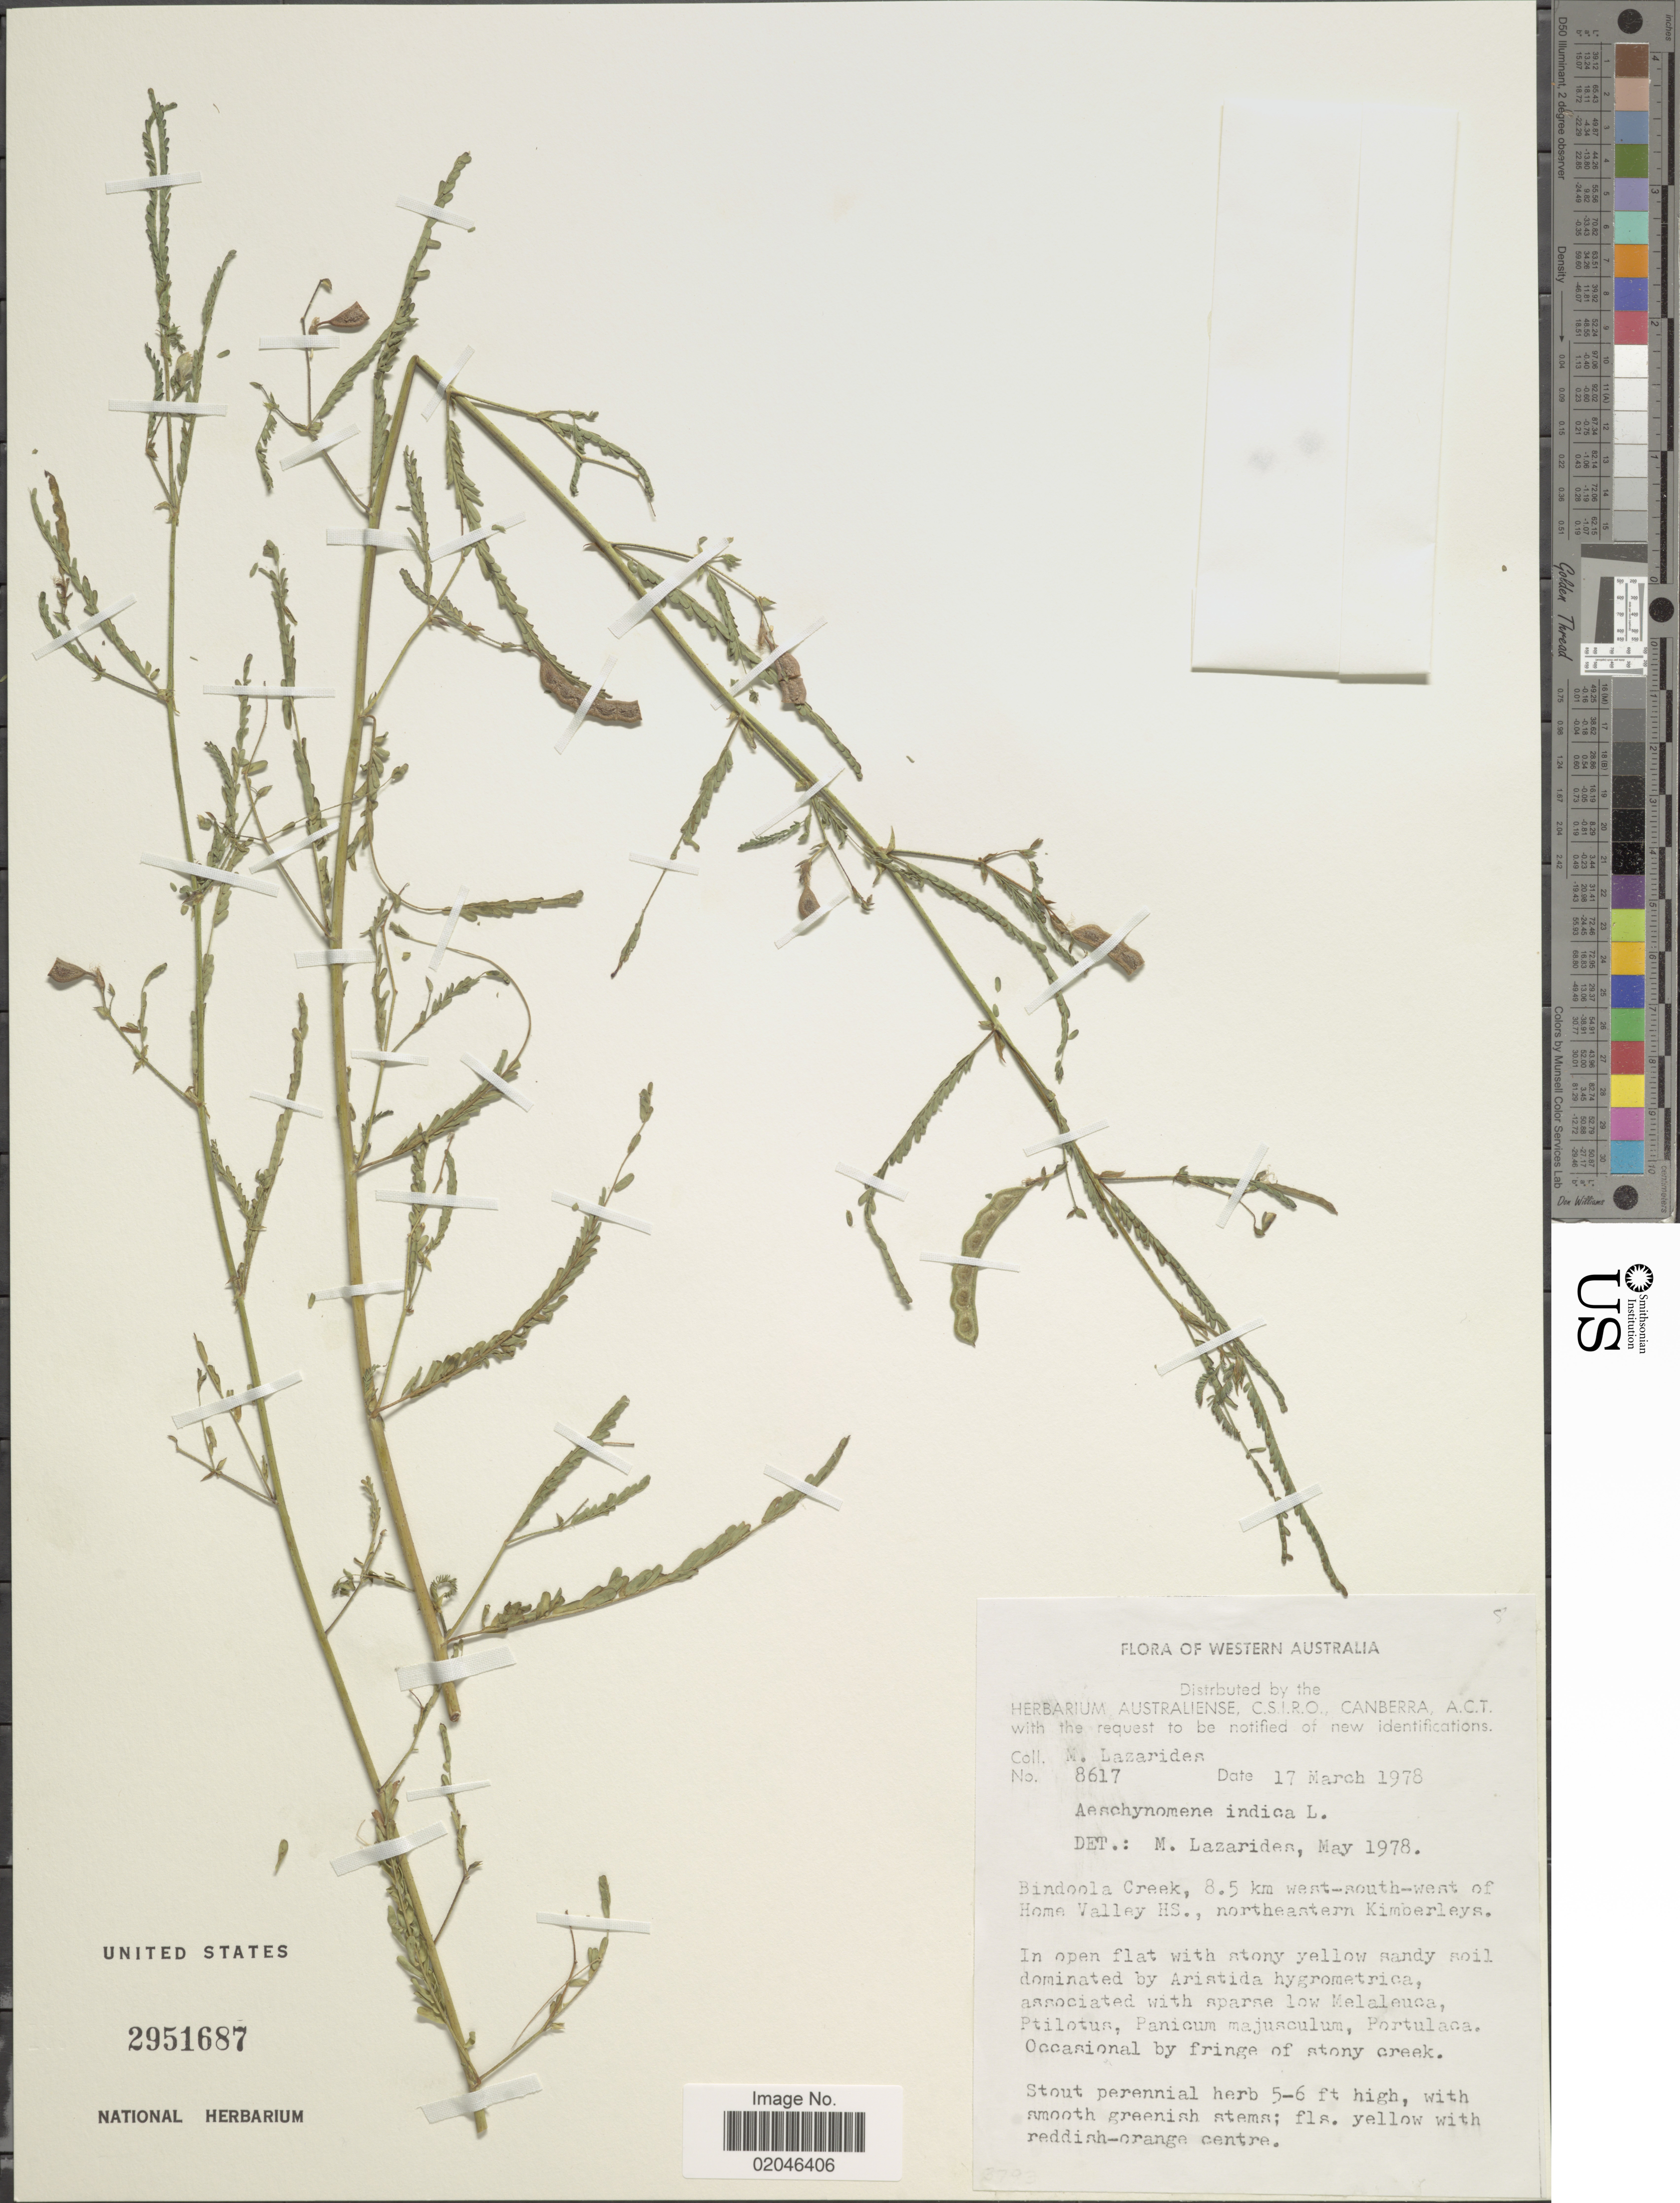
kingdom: Plantae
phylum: Tracheophyta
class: Magnoliopsida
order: Fabales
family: Fabaceae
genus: Aeschynomene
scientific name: Aeschynomene indica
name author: L.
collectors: M. Lazarides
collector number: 8617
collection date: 1978-03-17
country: Australia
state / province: Western Australia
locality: Bindoola Creek, 8.5 km west-south-west of Home Valley HS., northeastern Kimberleys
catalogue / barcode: US 2951687